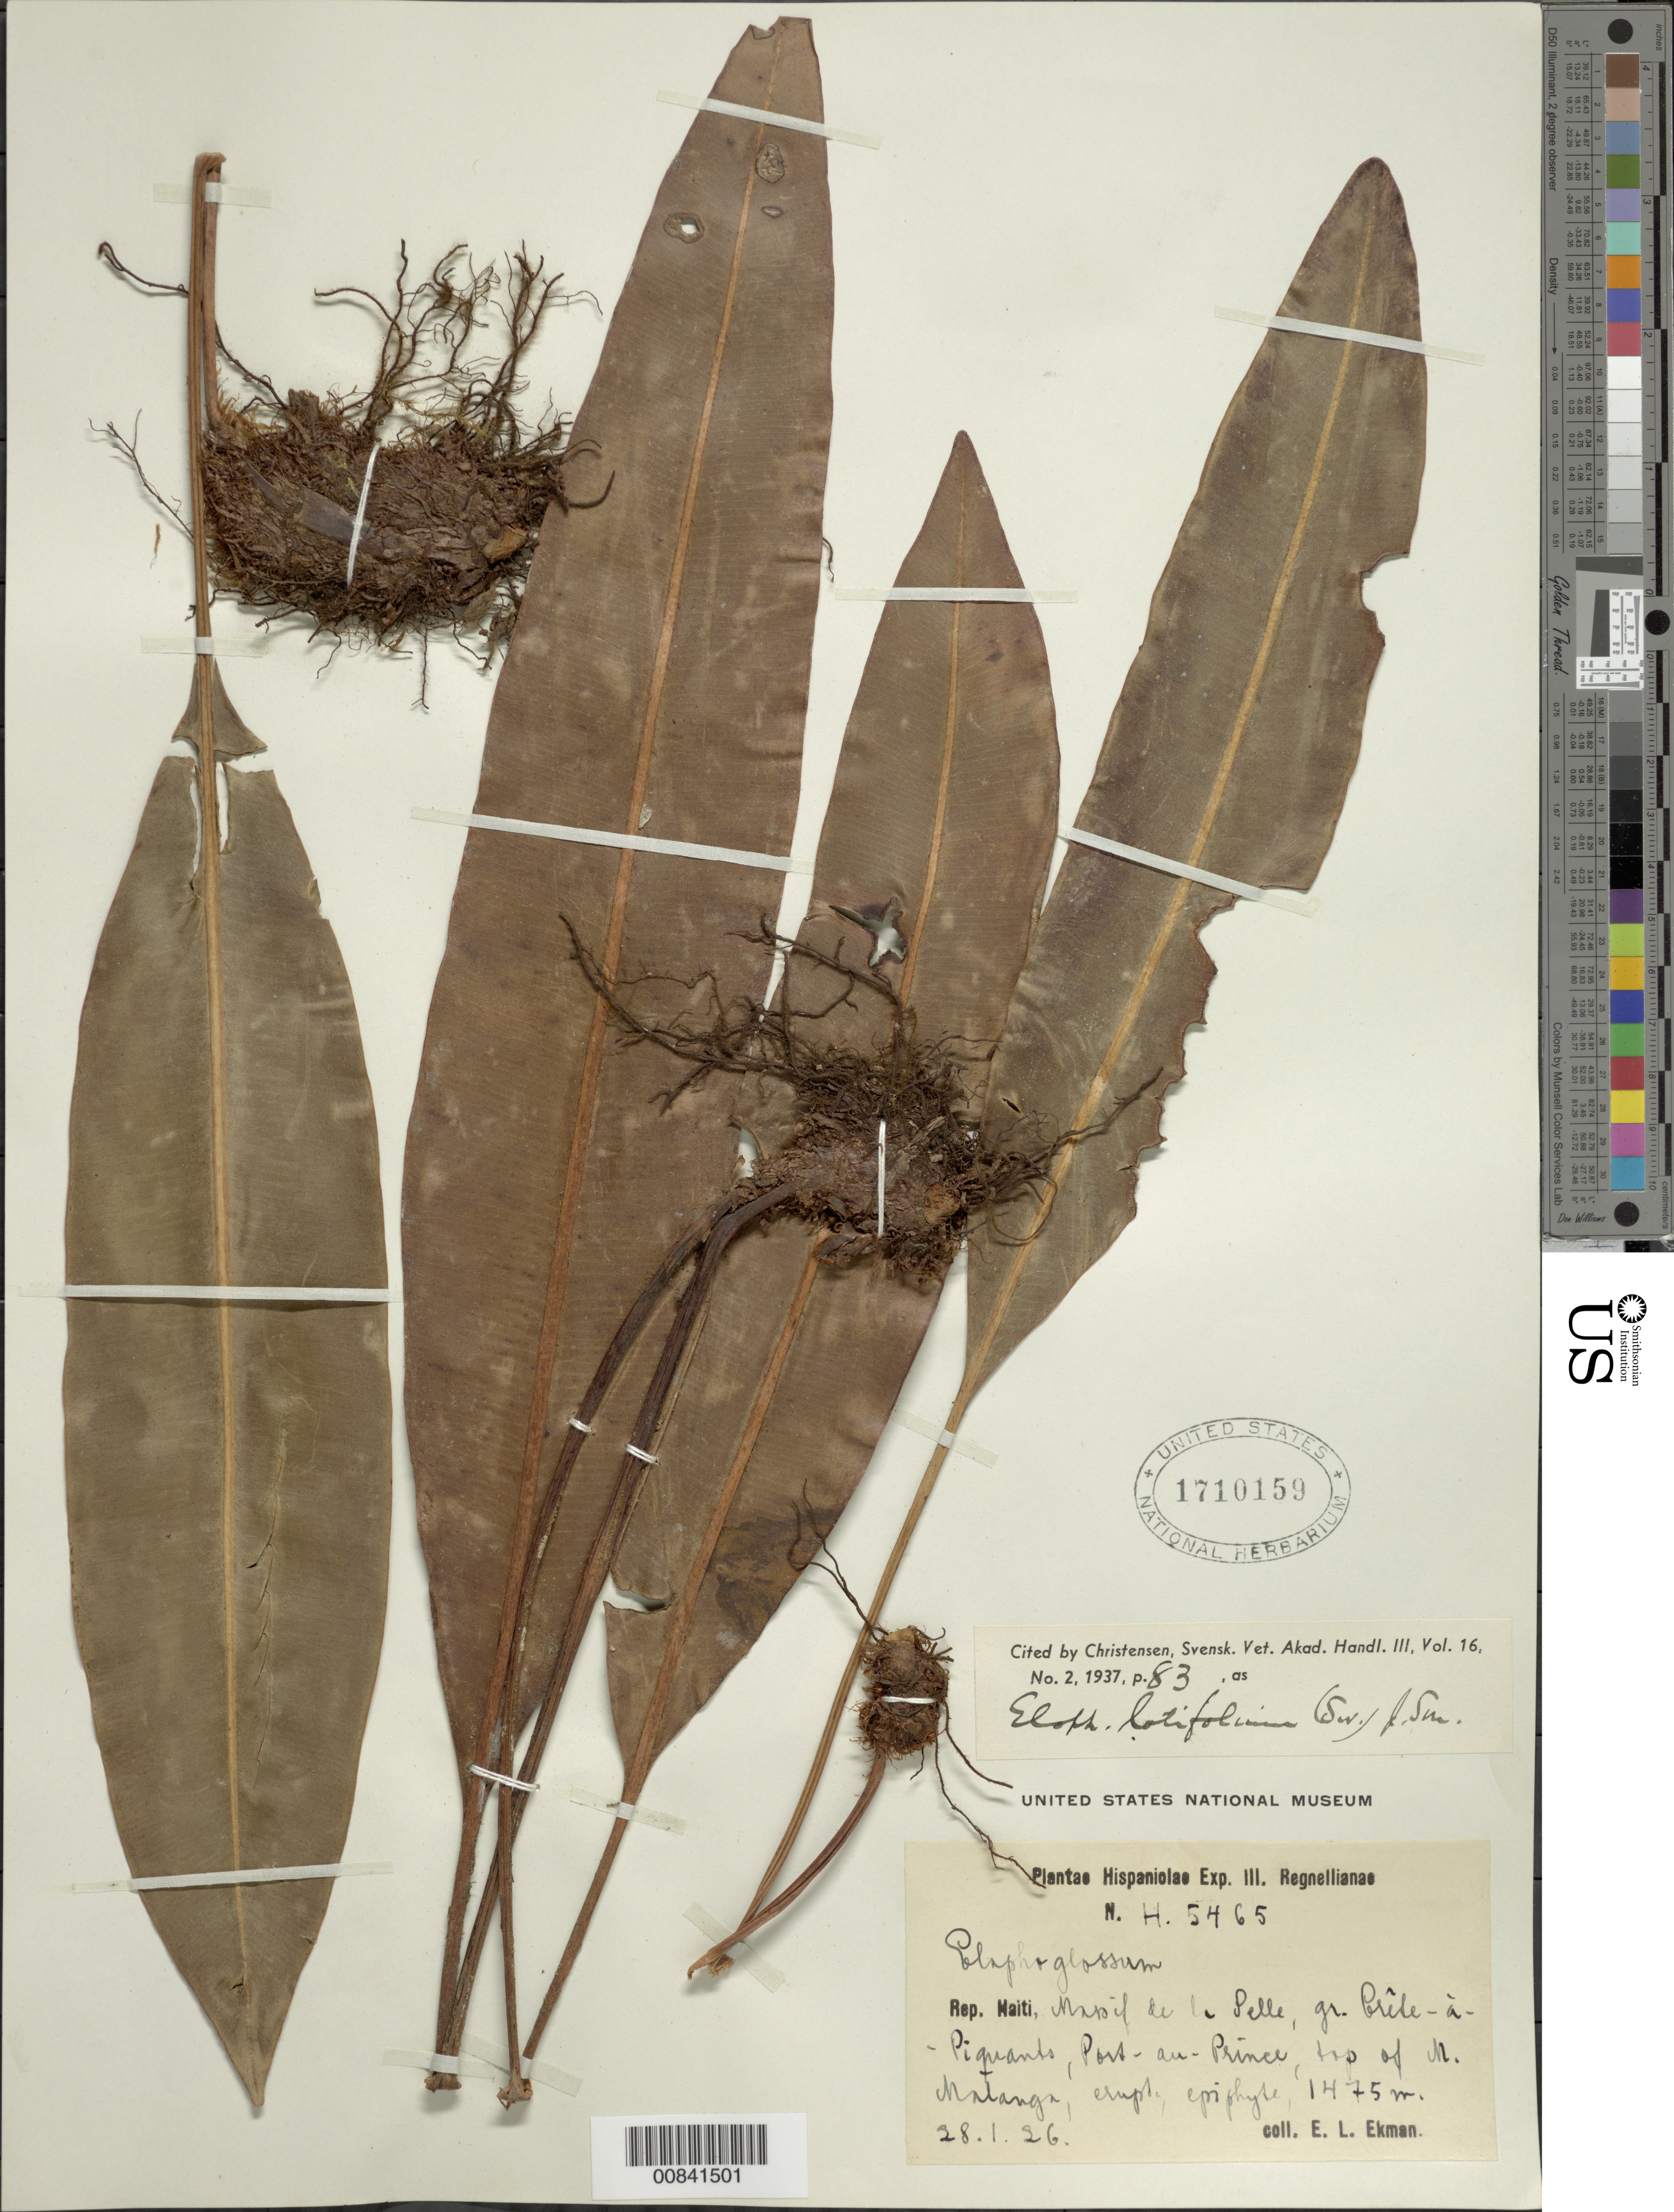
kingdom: Plantae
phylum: Tracheophyta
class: Polypodiopsida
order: Polypodiales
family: Dryopteridaceae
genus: Elaphoglossum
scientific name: Elaphoglossum latifolium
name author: (Sw.) J. Sm.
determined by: Christensen, C. F. A.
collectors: E. L. Ekman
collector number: H 5465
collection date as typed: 28 Jan 1926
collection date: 1926-01-28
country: Haiti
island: Hispaniola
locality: Massif de la Selle, gr. Crête-à-Piquants, Port au Prince, top of M. Malanga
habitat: Eruption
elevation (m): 1475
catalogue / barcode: US 1710159